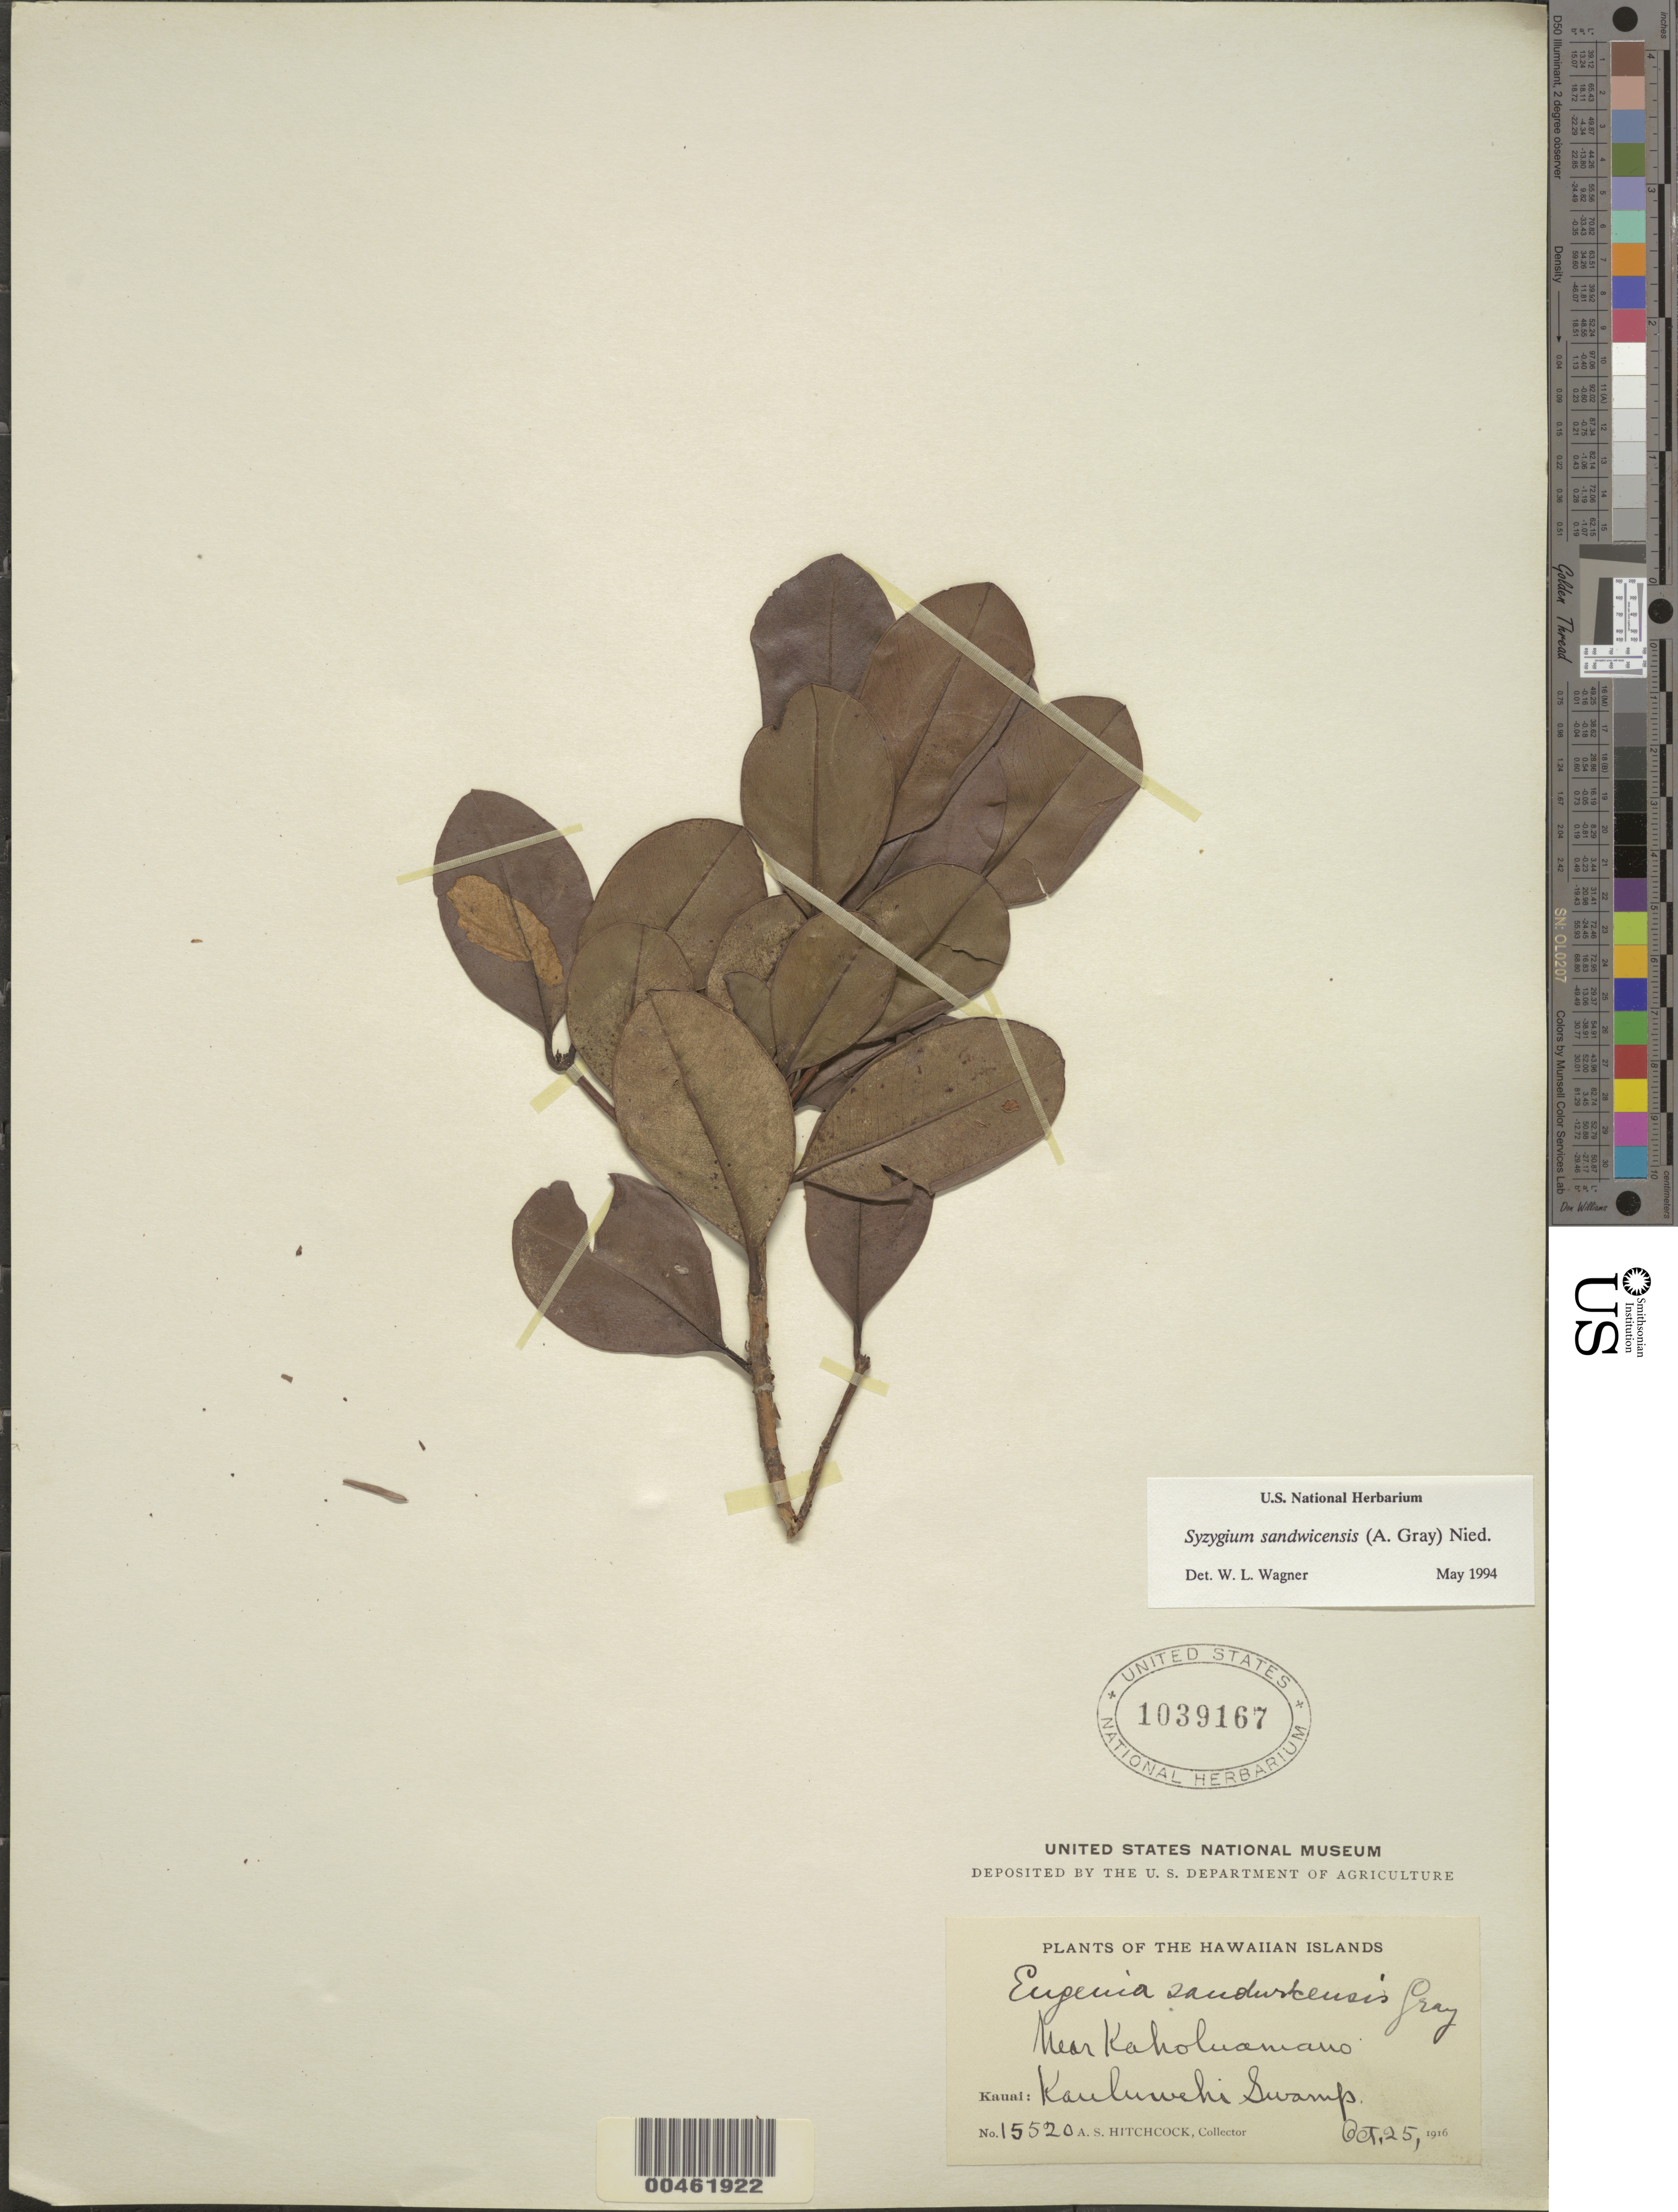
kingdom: Plantae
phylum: Tracheophyta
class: Magnoliopsida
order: Myrtales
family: Myrtaceae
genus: Syzygium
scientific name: Syzygium sandwicense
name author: (A. Gray) Müll. Stuttg.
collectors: A. S. Hitchcock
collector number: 15520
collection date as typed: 25 Oct 1916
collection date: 1916-10-25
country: United States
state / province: Hawaii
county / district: Kauai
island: Kaua'i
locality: Kauluwehi Swamp, near Kaholuamano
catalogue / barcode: US 1039167